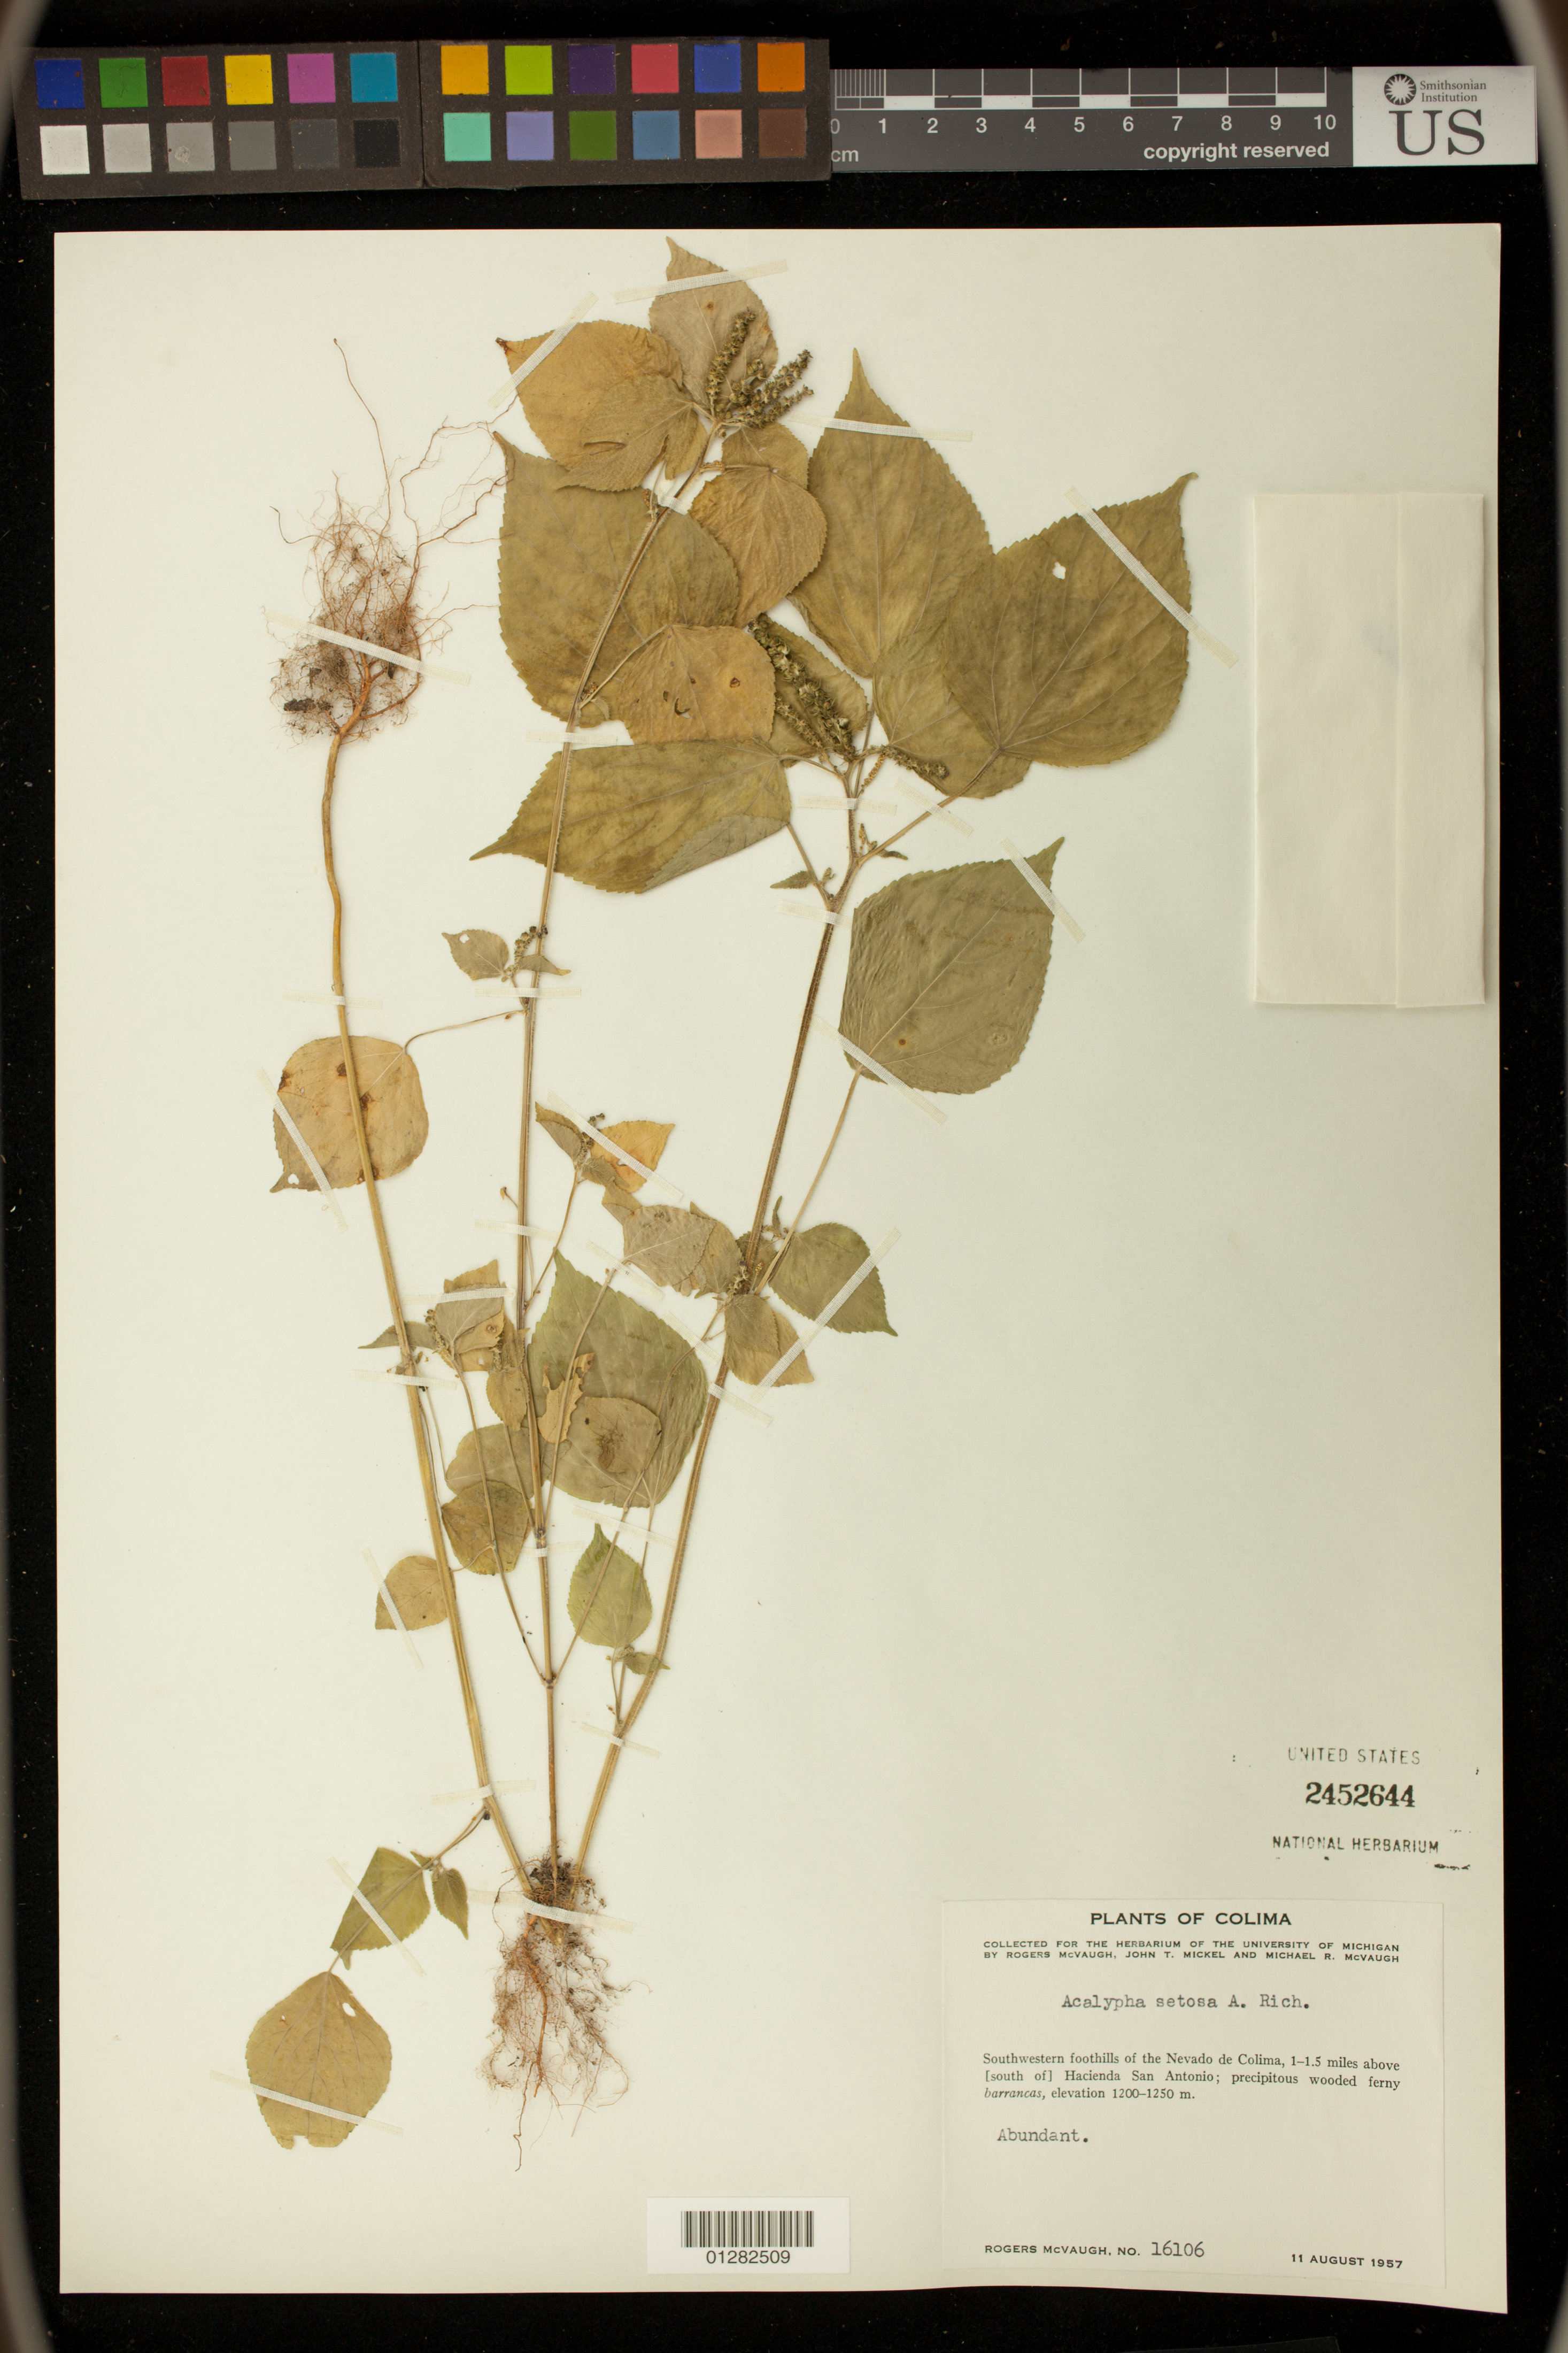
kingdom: Plantae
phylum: Tracheophyta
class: Magnoliopsida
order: Malpighiales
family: Euphorbiaceae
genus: Acalypha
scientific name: Acalypha setosa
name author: A. Rich.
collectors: J. Ortega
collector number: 16106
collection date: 1957-08-11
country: Mexico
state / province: Colima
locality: Southwestern foothills of the Nevado de Colima, 1-1.5 miles above [south of] Hacienda San Antonio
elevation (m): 1200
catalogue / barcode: US 2452644